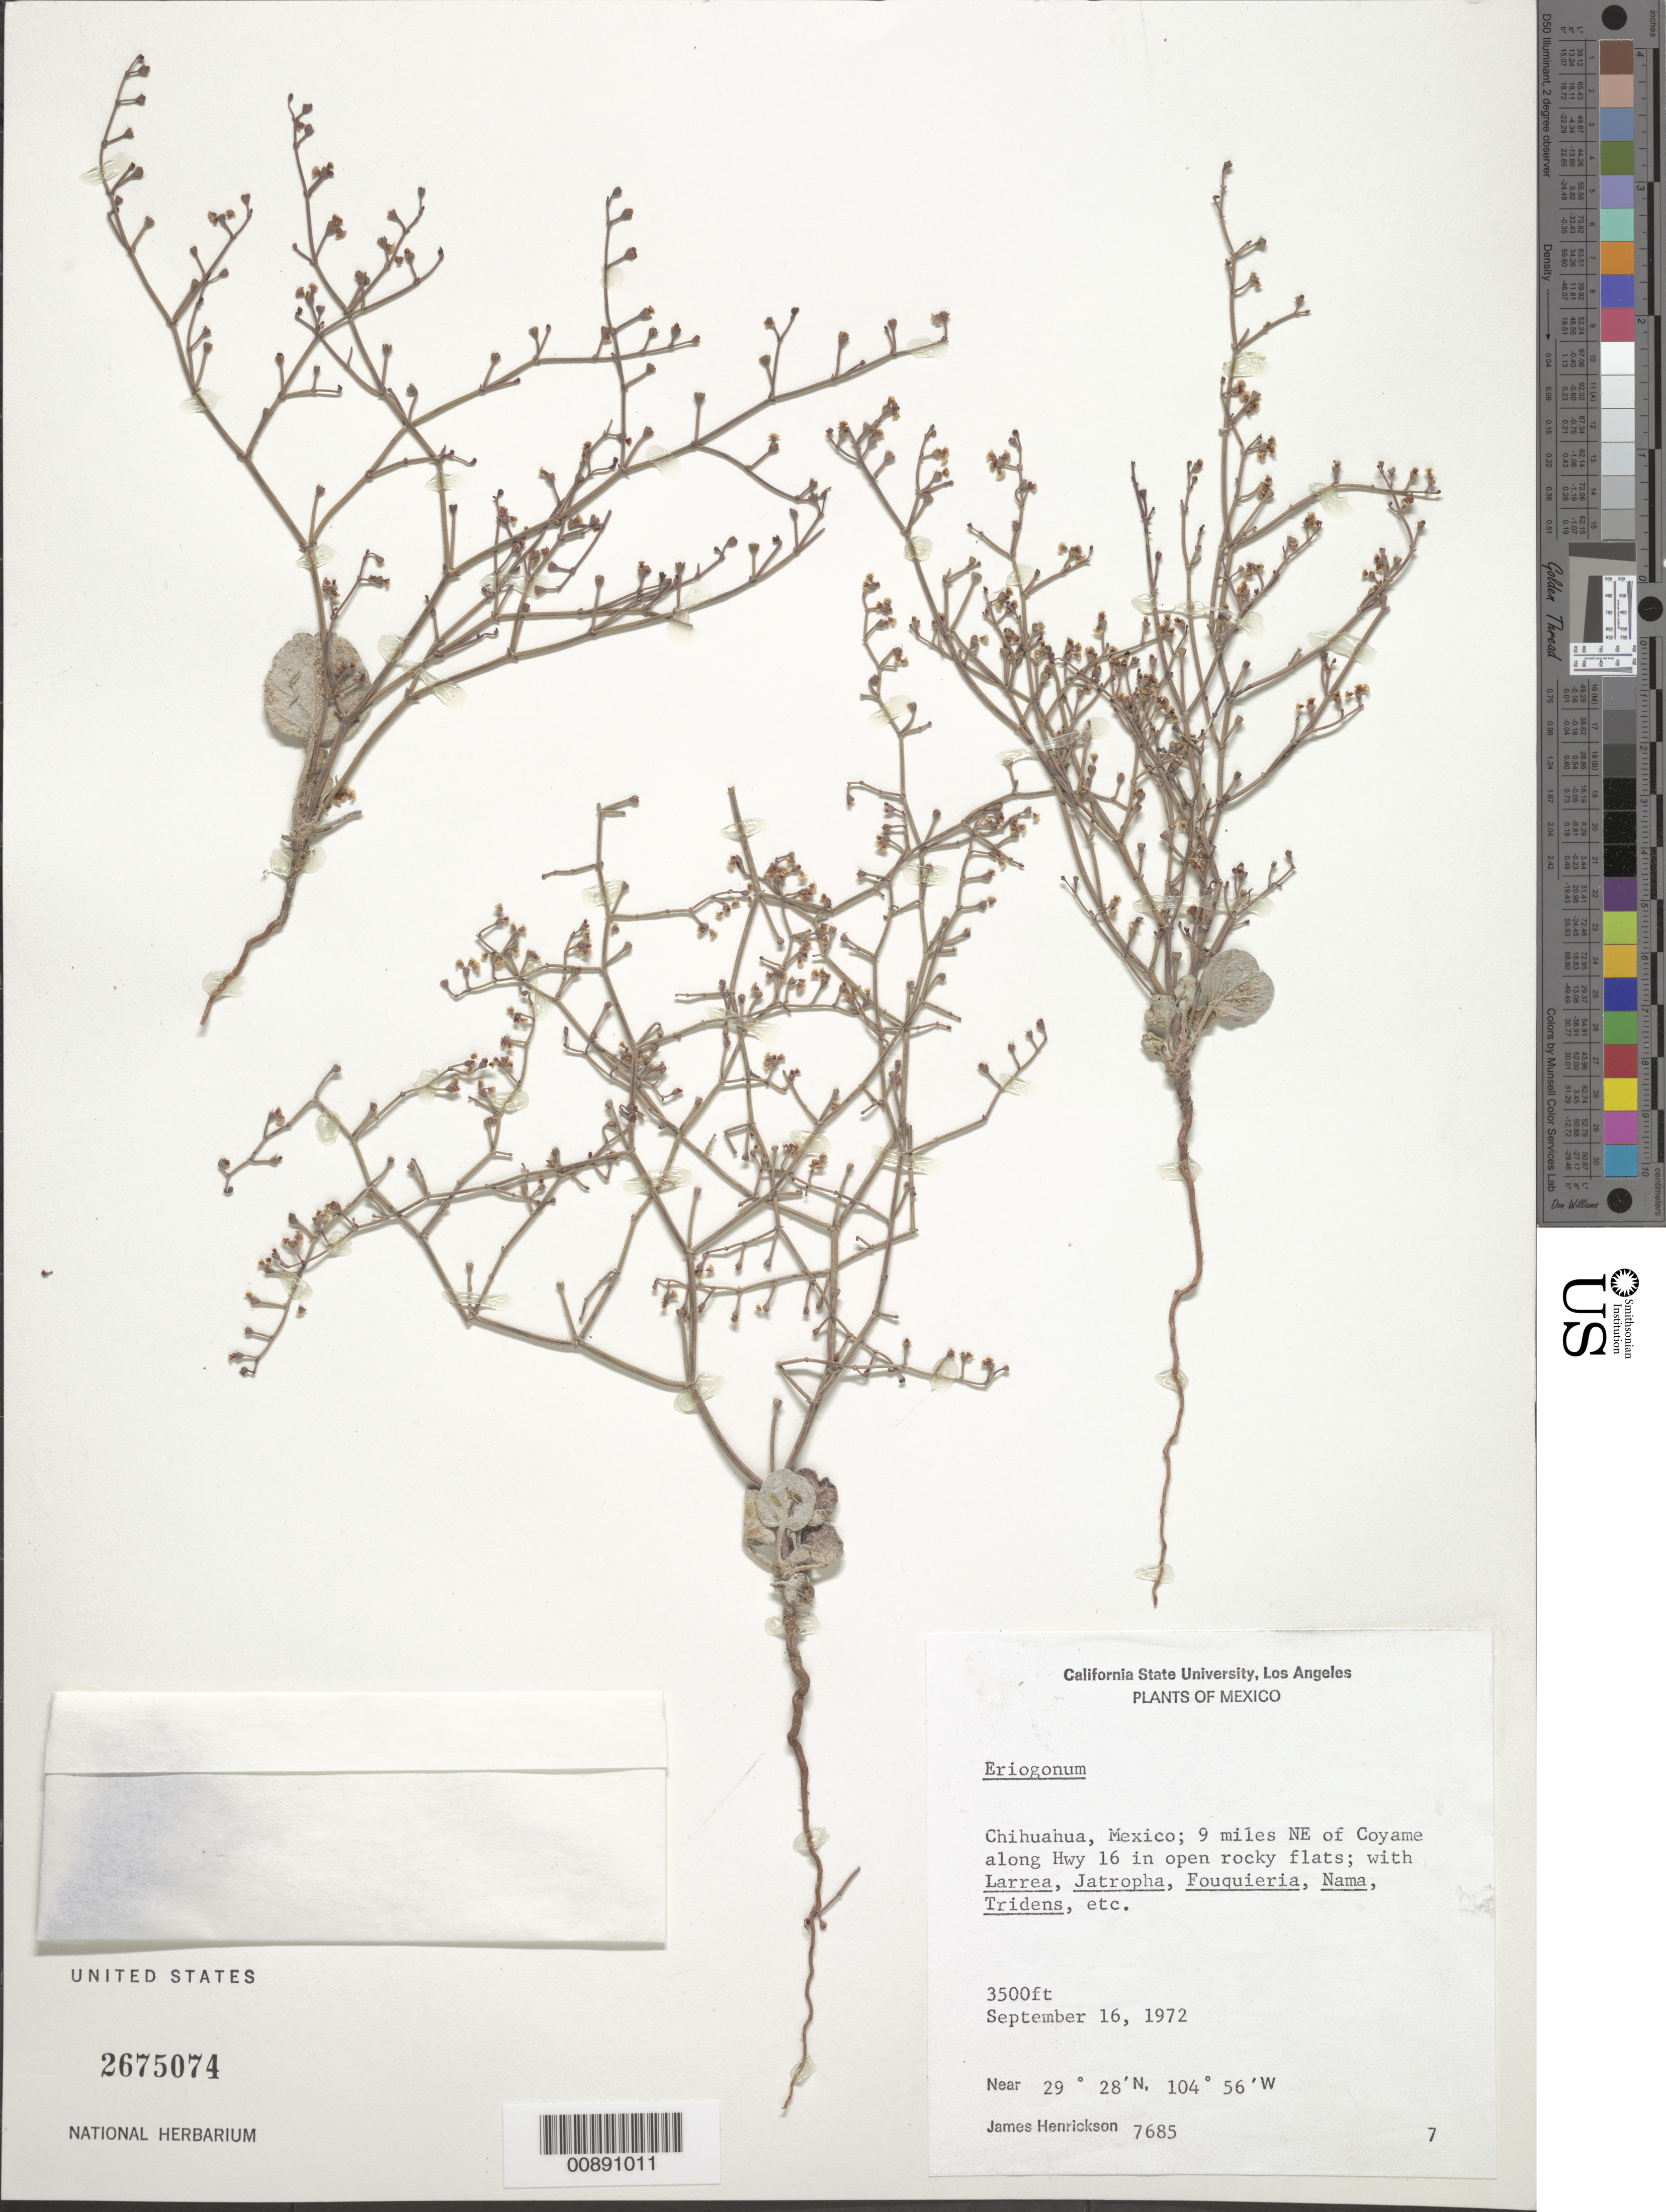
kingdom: Plantae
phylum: Tracheophyta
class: Magnoliopsida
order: Caryophyllales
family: Polygonaceae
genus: Eriogonum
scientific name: Eriogonum sp.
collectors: J. Henrickson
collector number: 7685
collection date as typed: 16 Sep 1972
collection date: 1972-09-16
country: Mexico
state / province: Chihuahua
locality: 9 miles NE of Coyame along Hwy 16. Chihuahua.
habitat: In open rocky flats; with Larrea, Jatropha, Fouquieria, Nama, Tridens, etc.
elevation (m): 1067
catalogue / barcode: US 2675074